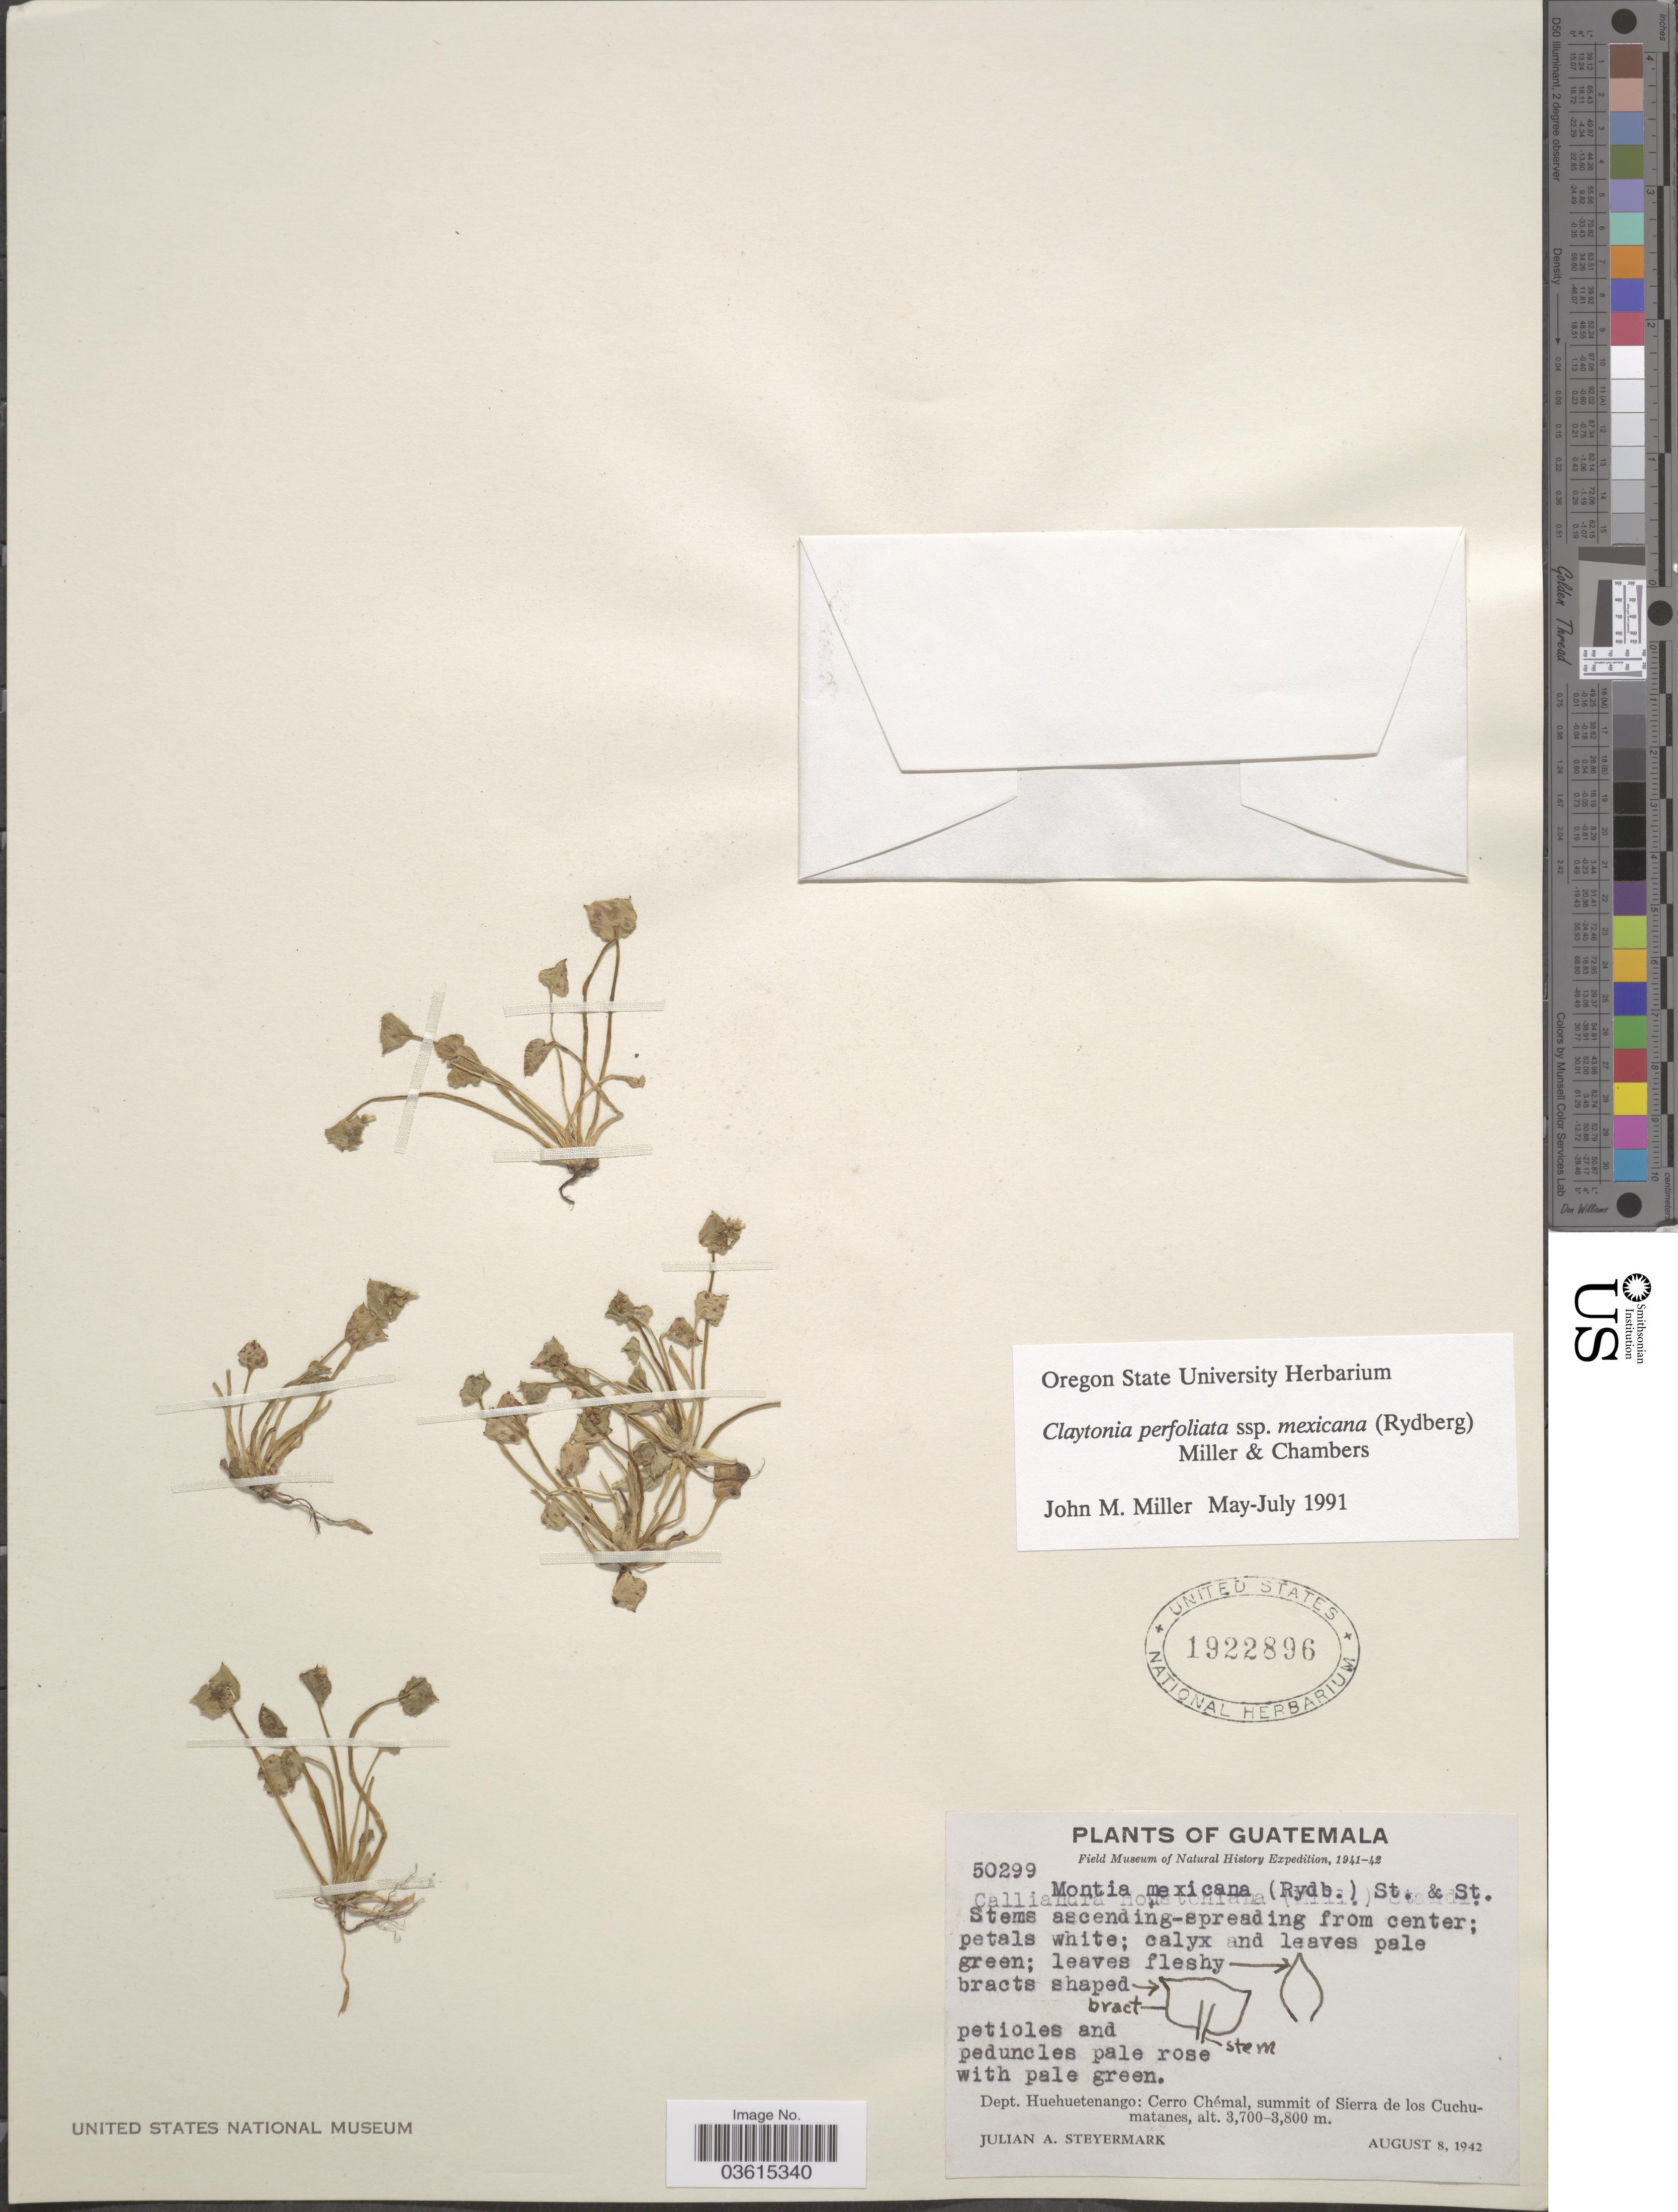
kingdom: Plantae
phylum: Tracheophyta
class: Magnoliopsida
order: Caryophyllales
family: Montiaceae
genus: Claytonia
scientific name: Claytonia perfoliata subsp. mexicana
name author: (Rydb.) Mill. & Chambers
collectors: J. Steyermark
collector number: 50299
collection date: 1942-08-08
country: Guatemala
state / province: Huehuetenango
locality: Dept. Huehuetenango: Cerro Chémal, summit of Sierra de los Cuchumatanes.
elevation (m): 3700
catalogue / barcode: US 1922896